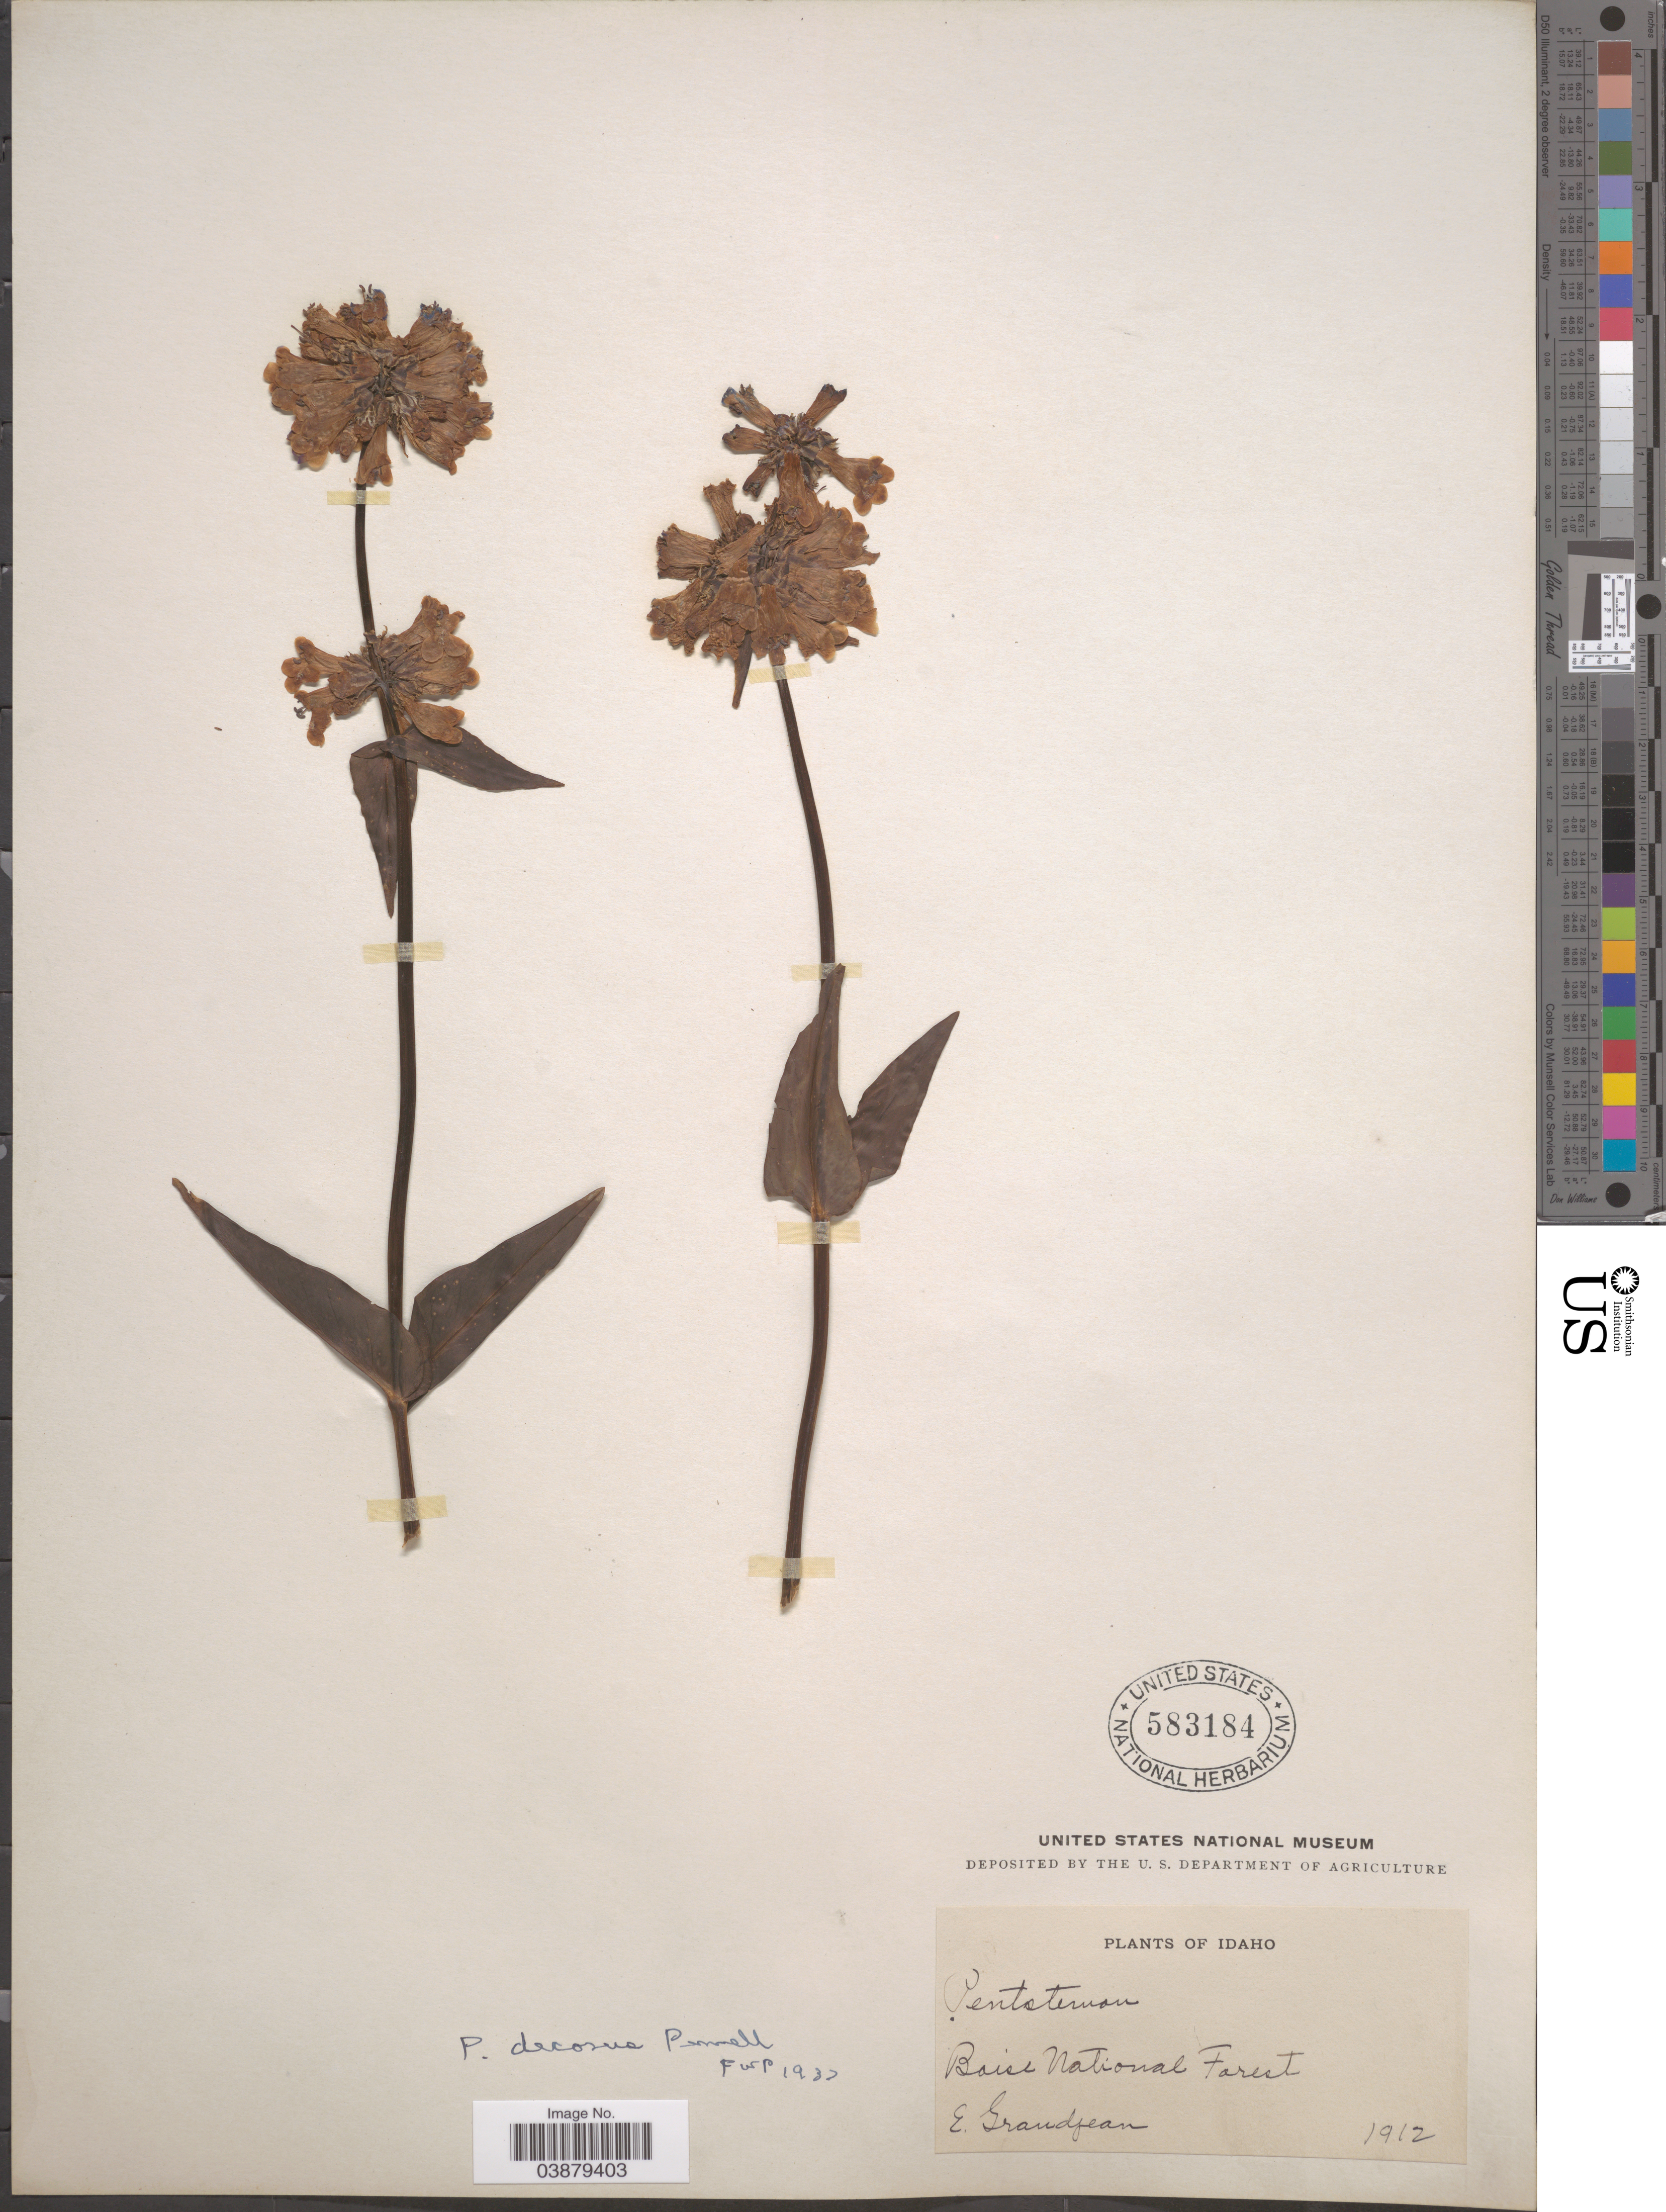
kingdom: Plantae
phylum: Tracheophyta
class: Magnoliopsida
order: Lamiales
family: Plantaginaceae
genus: Penstemon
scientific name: Penstemon sp.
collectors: E. Grandjean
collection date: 1912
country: United States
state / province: Idaho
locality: Boise National Forest.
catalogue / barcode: US 583184